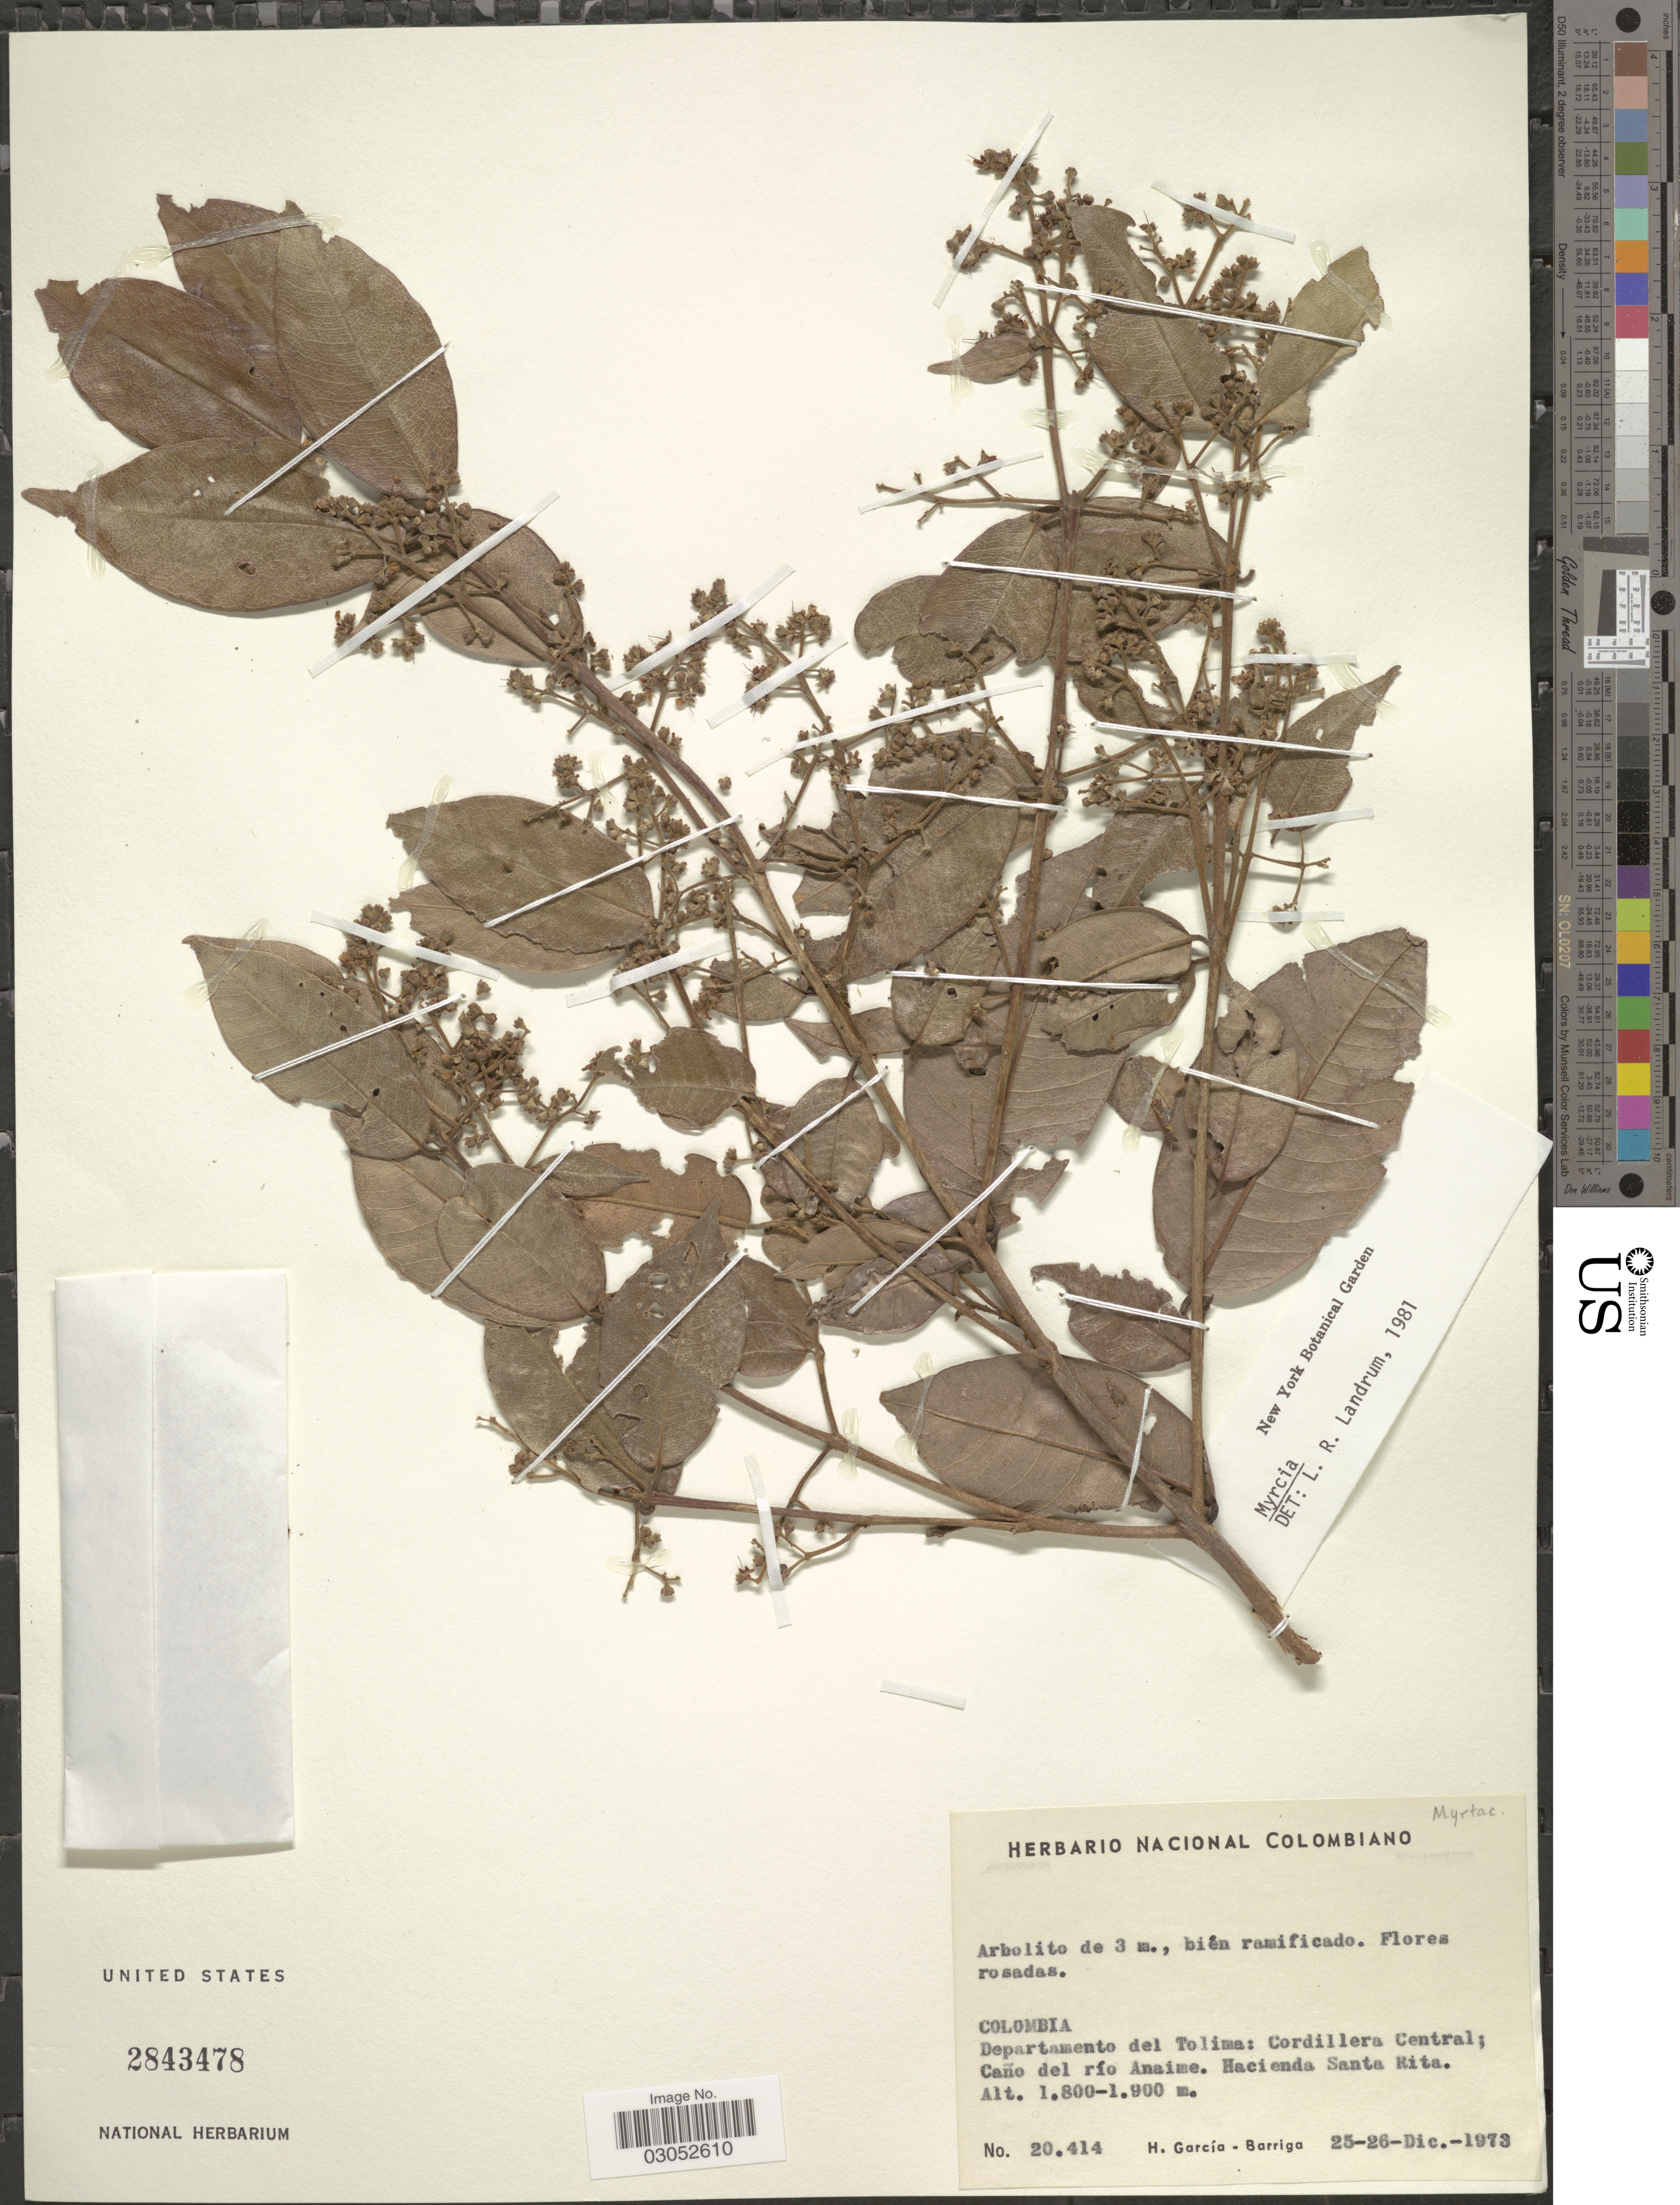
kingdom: Plantae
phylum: Tracheophyta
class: Magnoliopsida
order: Myrtales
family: Myrtaceae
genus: Myrcia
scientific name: Myrcia sp.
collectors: H. García Barriga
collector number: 20414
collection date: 1973-12-25/1973-12-26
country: Colombia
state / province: Tolima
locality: Departamento del Tolima: Cordillera Central; Caño del río Anaime. Hacienda Santa Rita.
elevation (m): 1800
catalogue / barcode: US 2843478